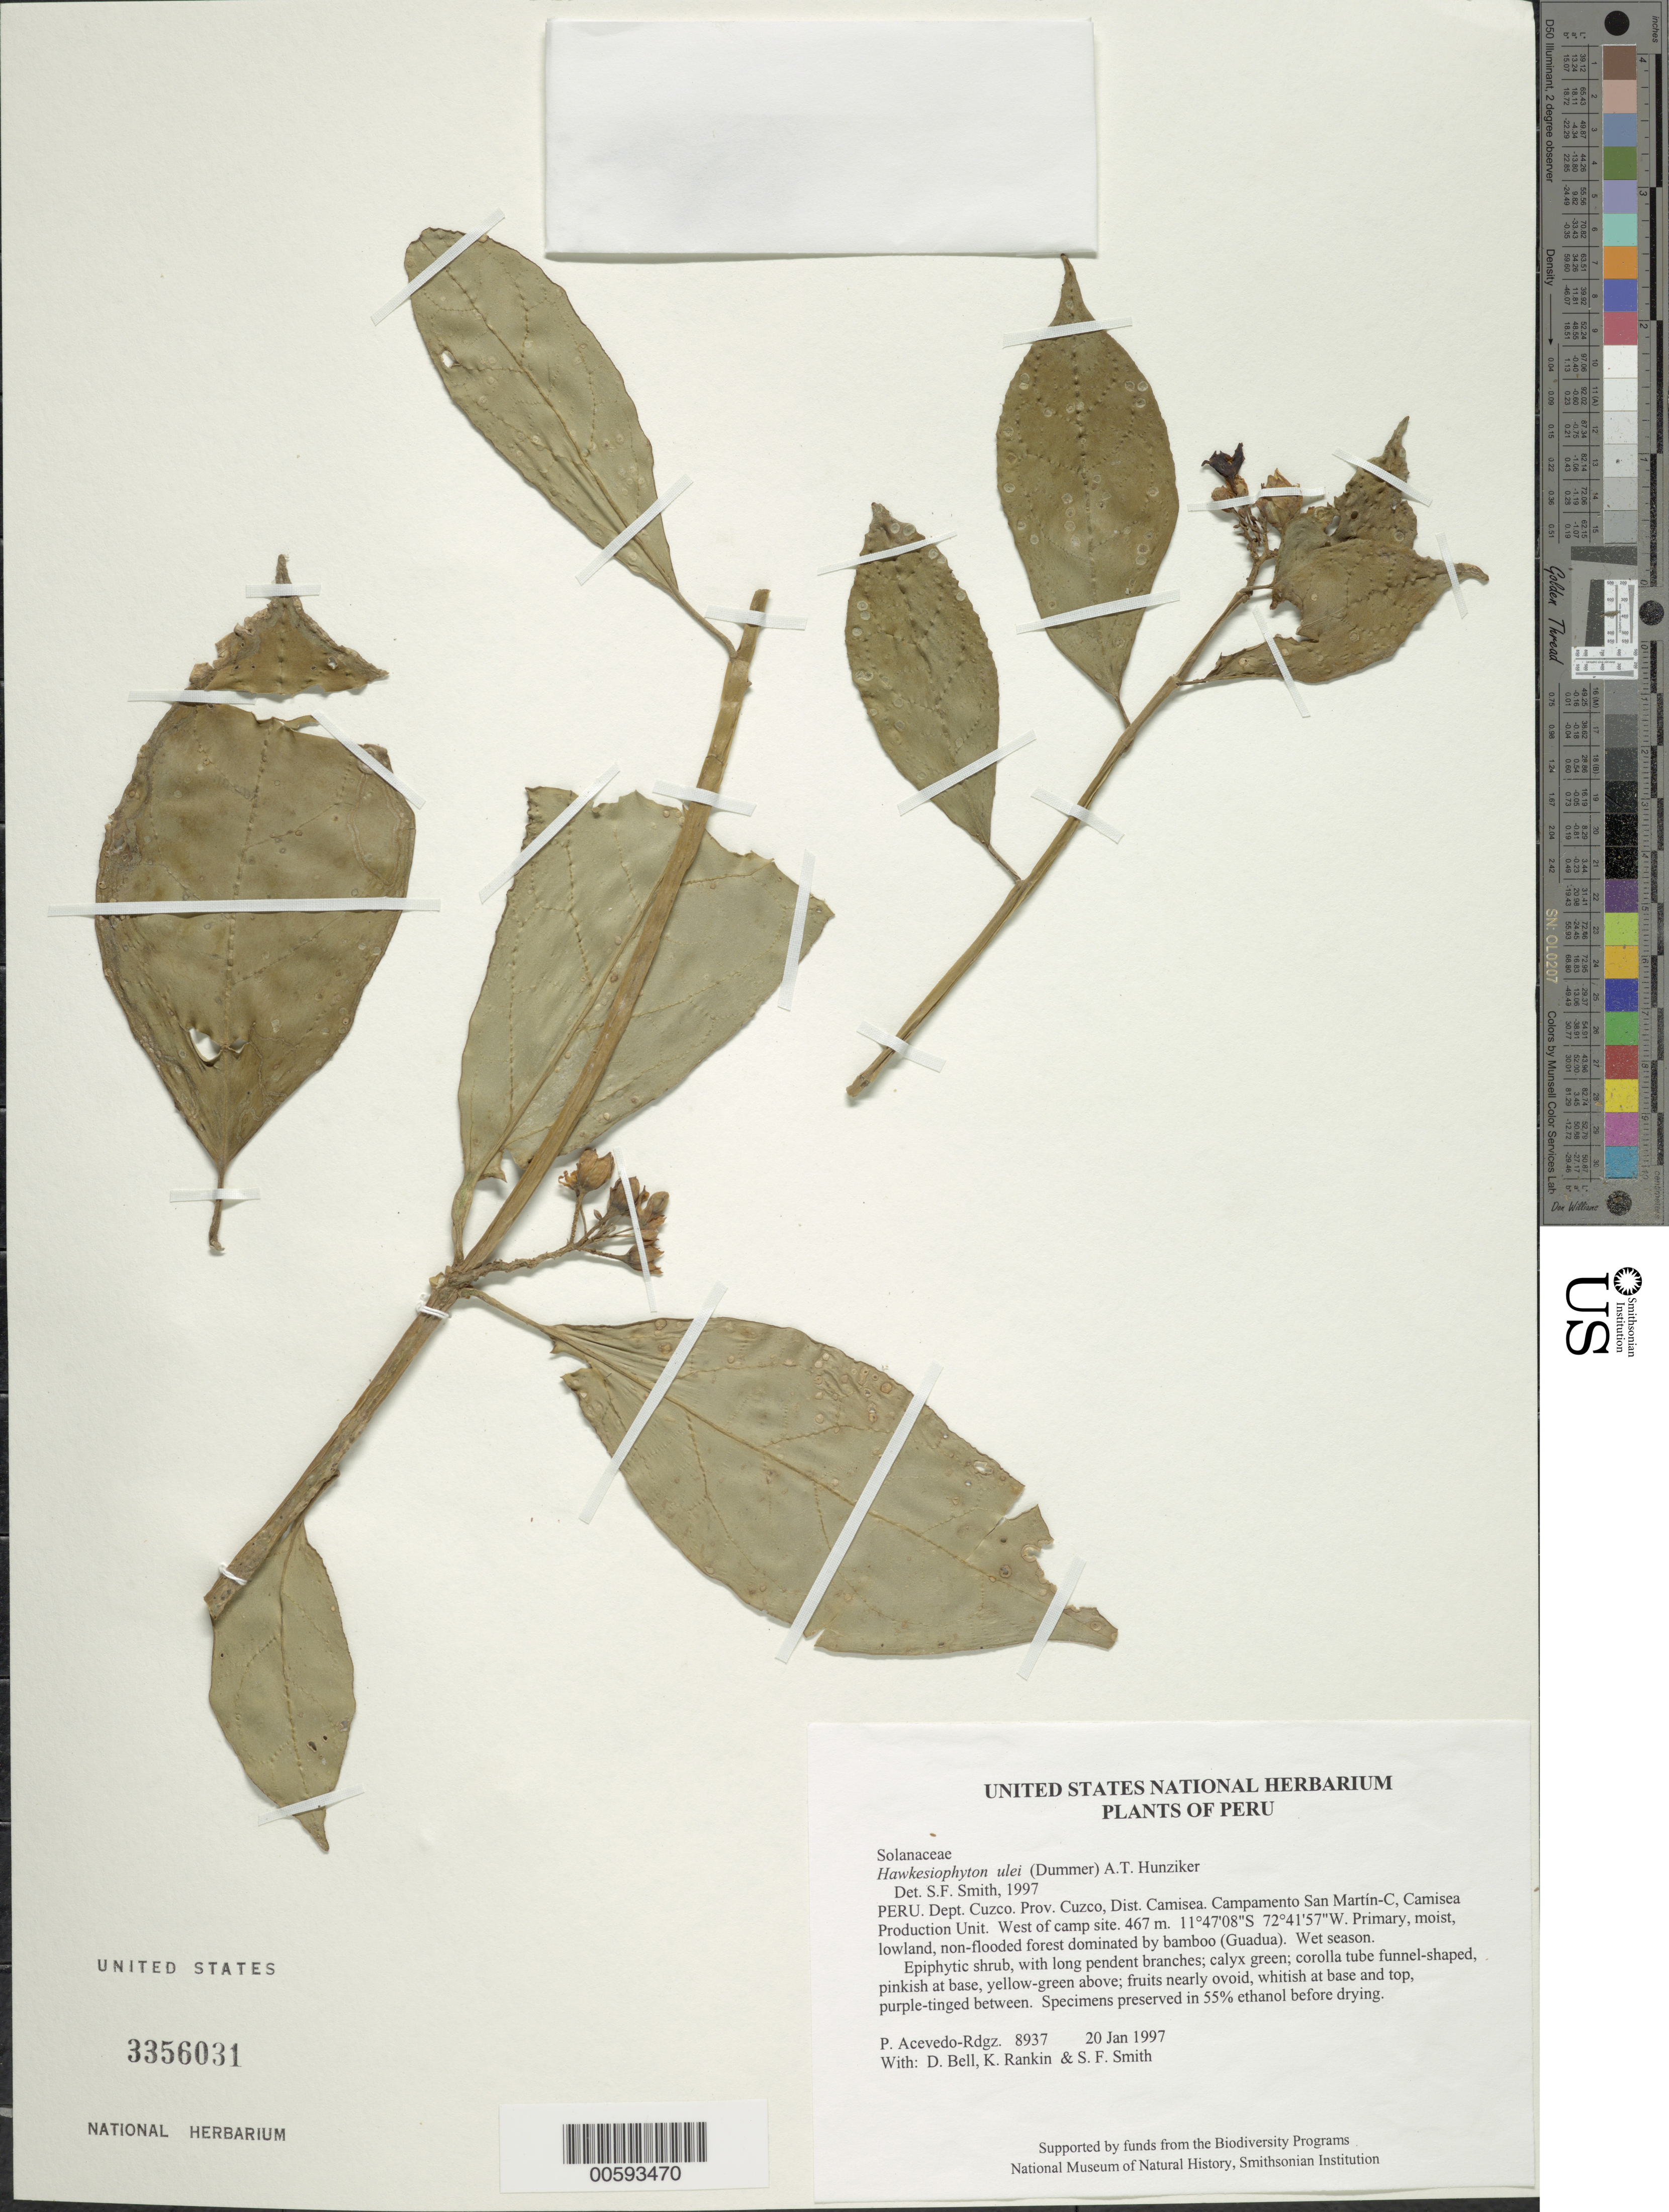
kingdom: Plantae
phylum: Tracheophyta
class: Magnoliopsida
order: Solanales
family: Solanaceae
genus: Hawkesiophyton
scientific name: Hawkesiophyton ulei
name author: (Dammer) Hunz.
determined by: Smith, Stephen F., (US), NMNH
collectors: P. Acevedo-Rodr., D. A. Bell, K. B. Rankin & S.F. Smith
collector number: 8937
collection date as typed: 20 Jan 1997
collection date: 1997-01-20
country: Peru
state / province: Cusco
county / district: Cusco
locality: Districto Camisea, Campamento San Martín-C, Camisea Production Unit. West of camp site.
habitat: Primary, moist, lowland, non-flooded forest dominated by bamboo (Guadua). Wet season.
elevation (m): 467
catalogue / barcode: US 3356031